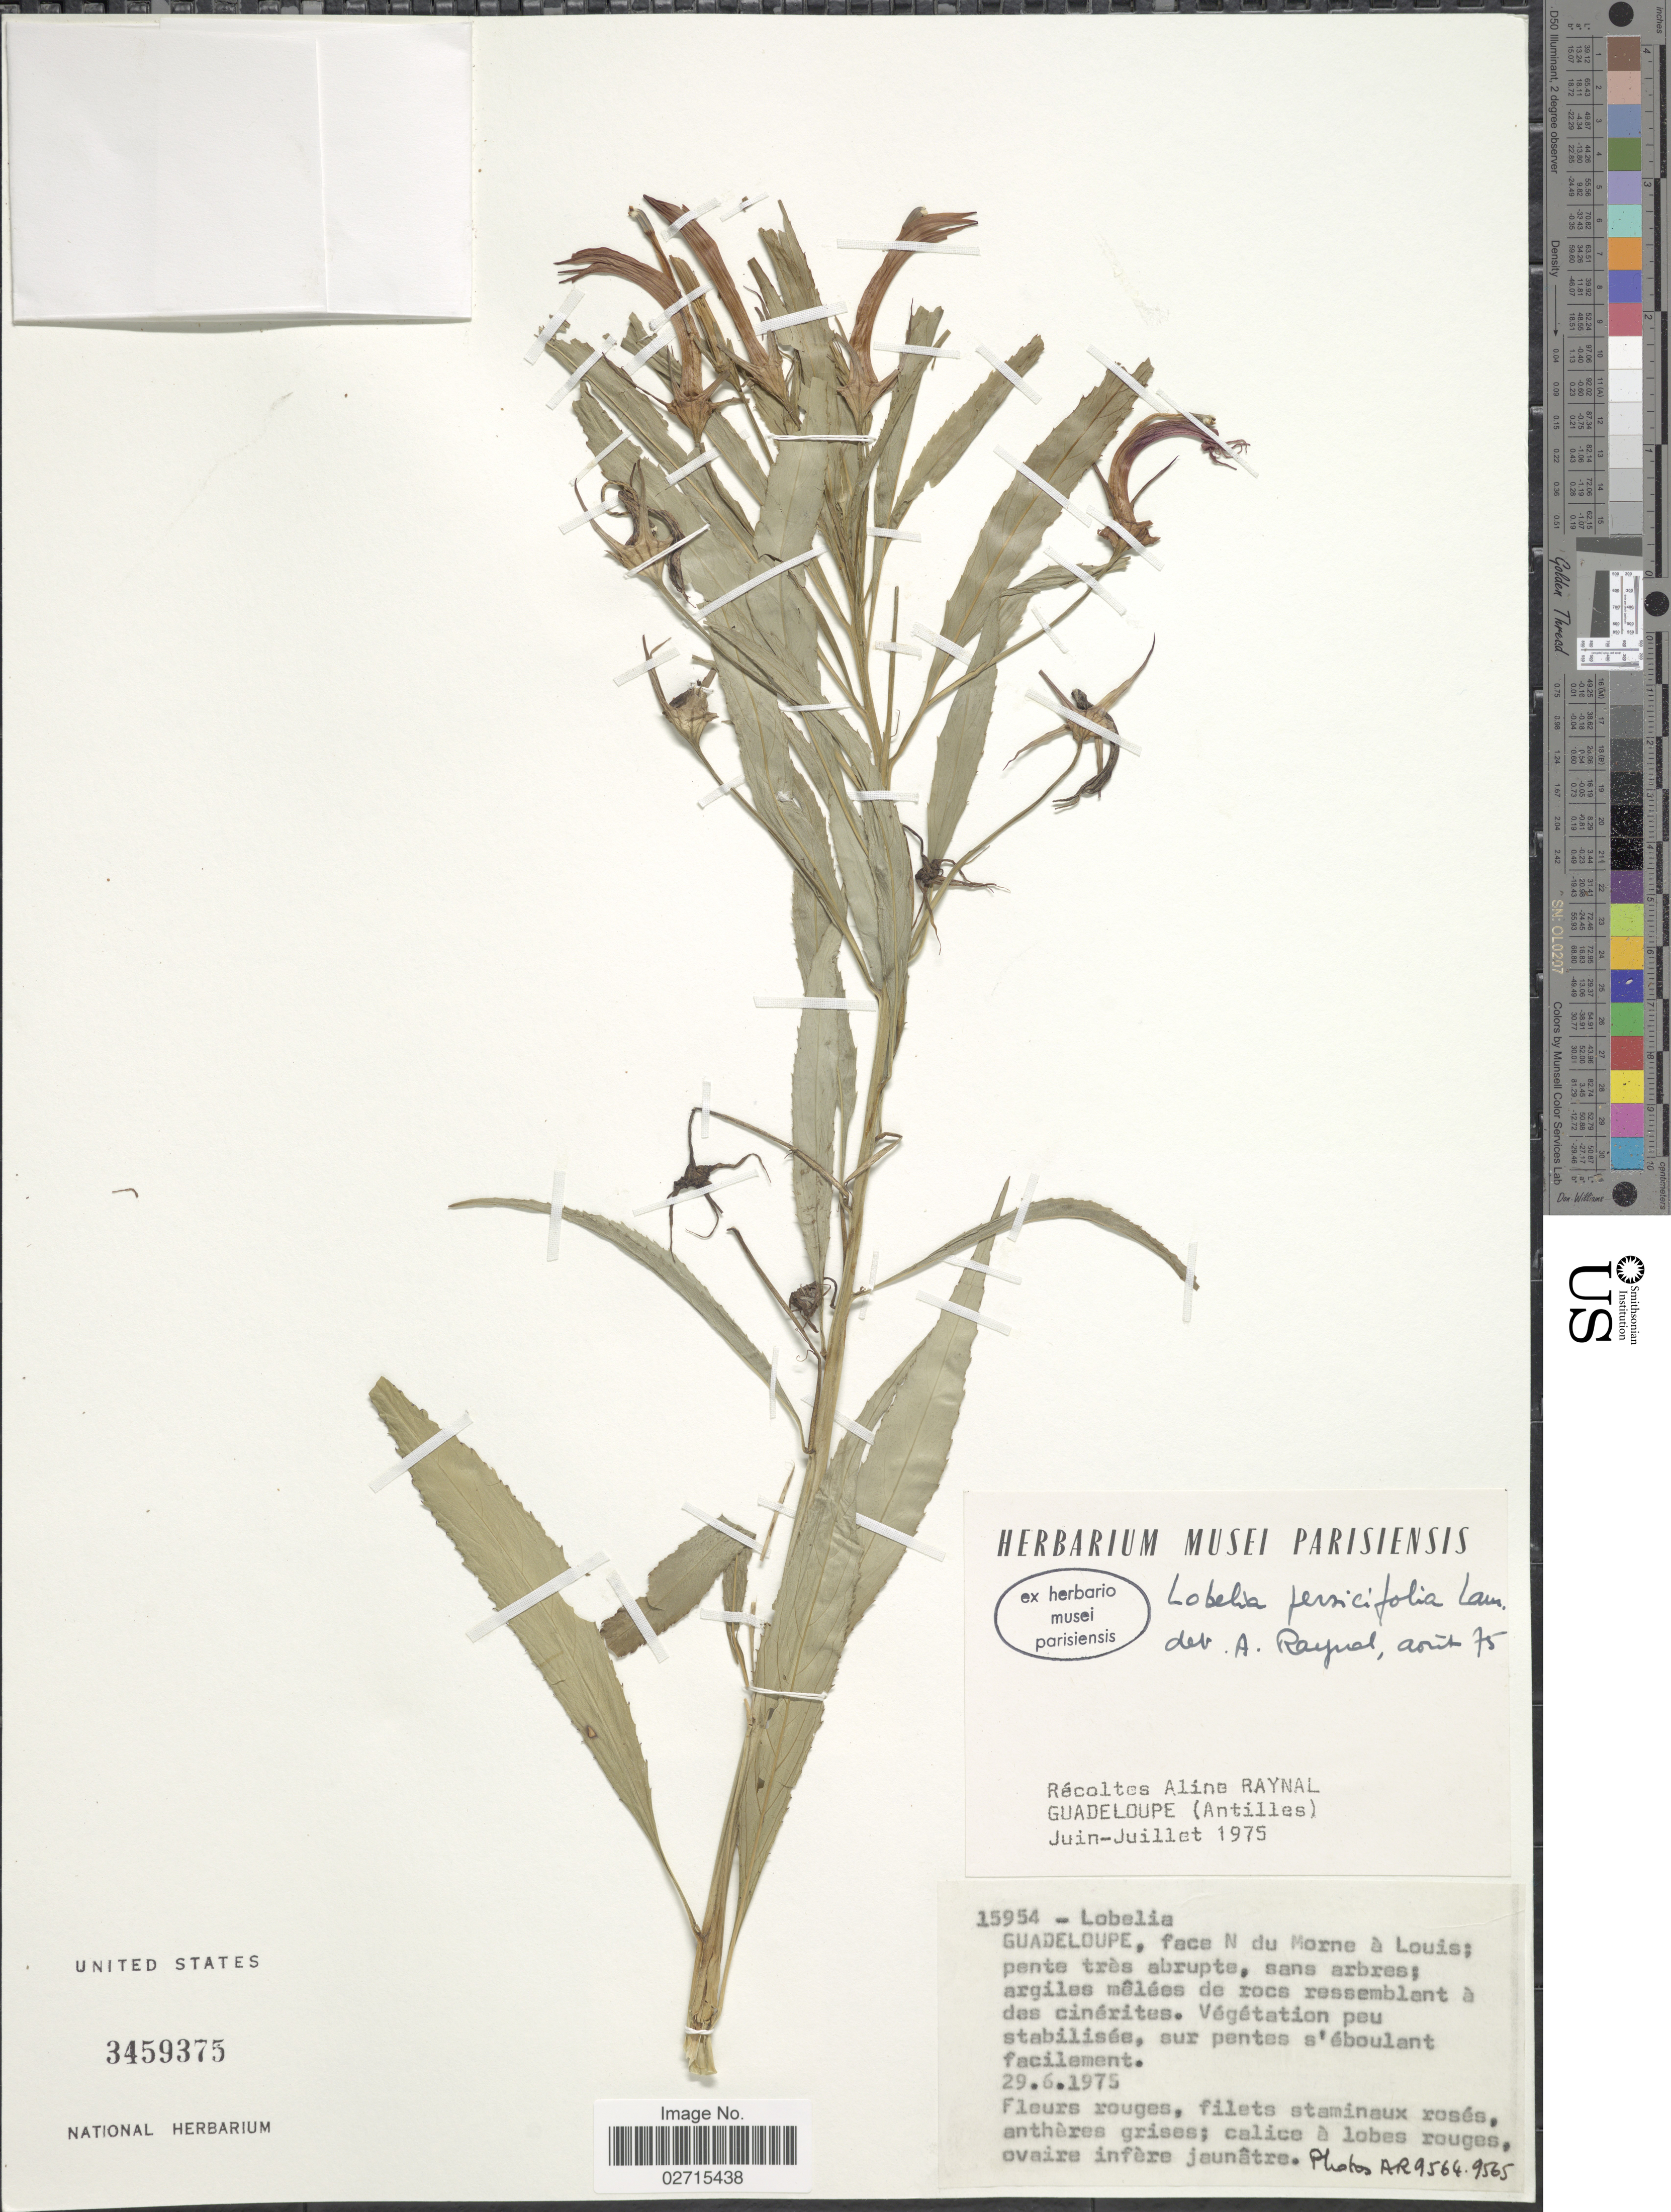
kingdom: Plantae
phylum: Tracheophyta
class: Magnoliopsida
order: Asterales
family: Campanulaceae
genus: Lobelia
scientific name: Lobelia persicifolia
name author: Lam.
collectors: A. M. Raynal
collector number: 15954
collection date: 1975-06-29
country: Mexico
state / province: Baja California Norte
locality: Guadeloupe (Antillas), face N du Morne à Louis; pente très abrupte, sans arbres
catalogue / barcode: US 3459375